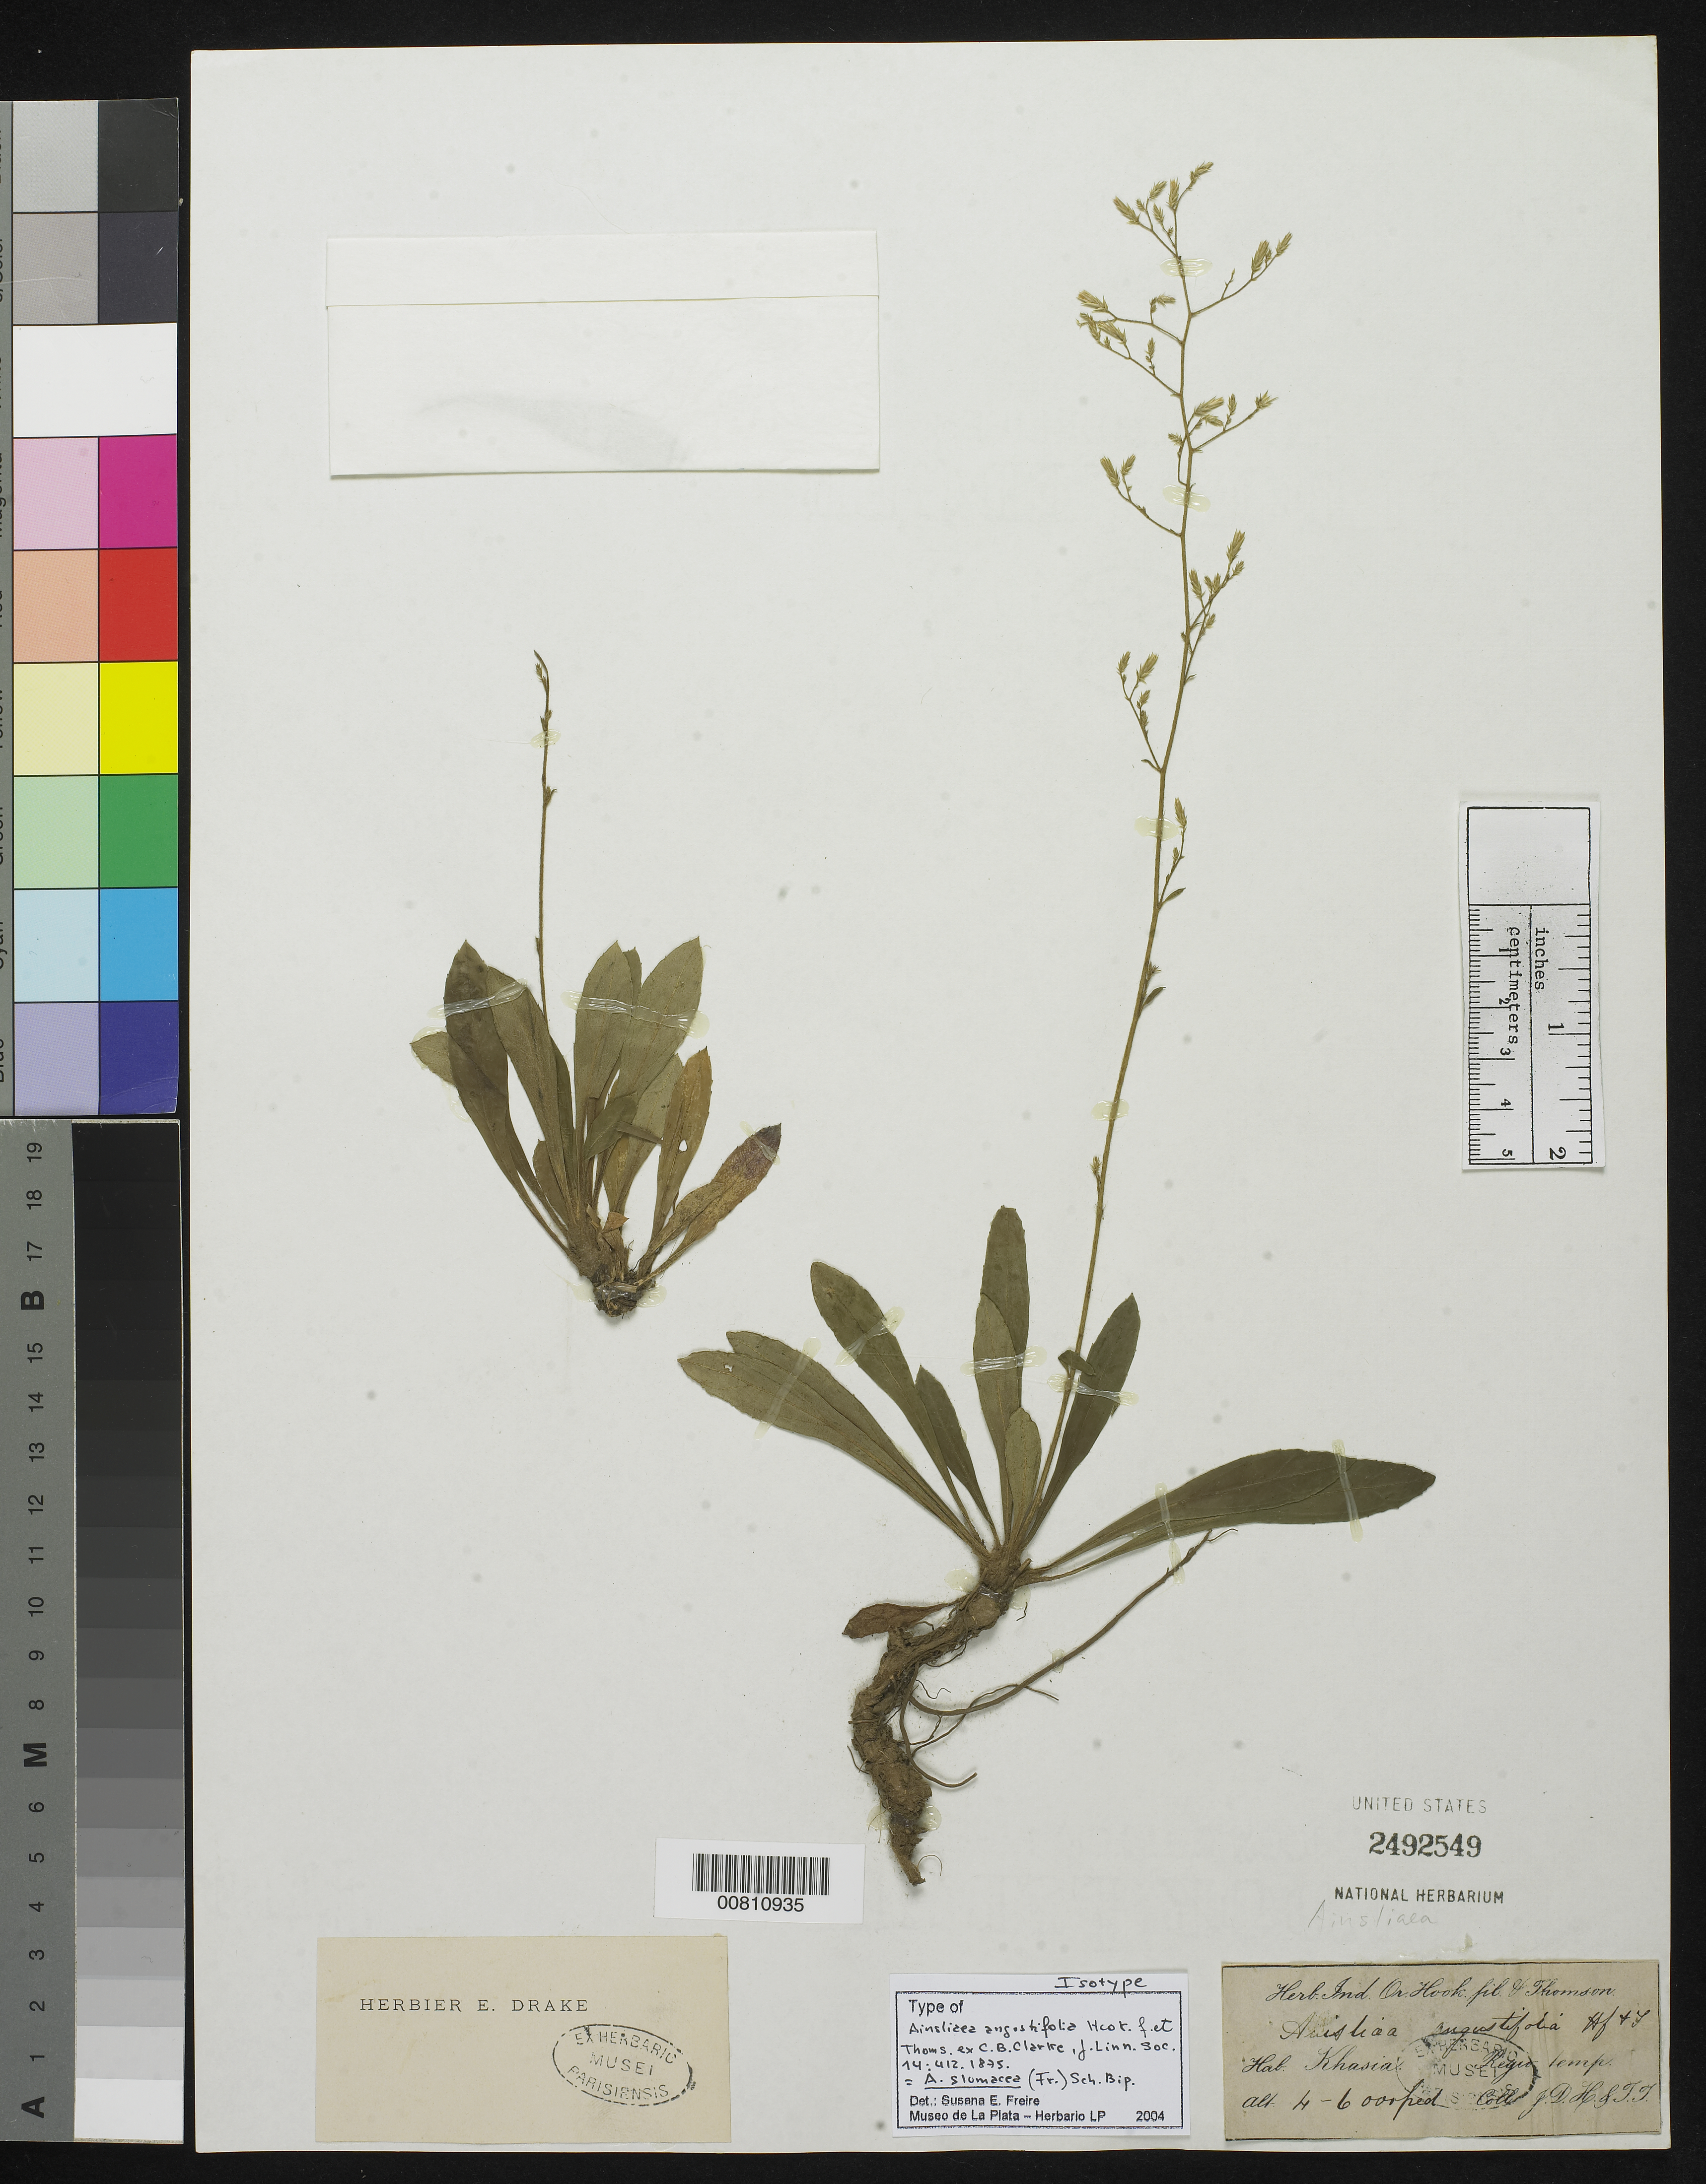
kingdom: Plantae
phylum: Tracheophyta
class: Magnoliopsida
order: Asterales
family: Asteraceae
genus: Ainsliaea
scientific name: Ainsliaea angustifolia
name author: Hook. f. & Thomson ex C.B. Clarke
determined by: Freire, S. E., (LP), Museo de La Plata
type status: Isotype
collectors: W. J. Hooker & T. Thomson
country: India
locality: Khasia.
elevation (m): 1219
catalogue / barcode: US 2492549